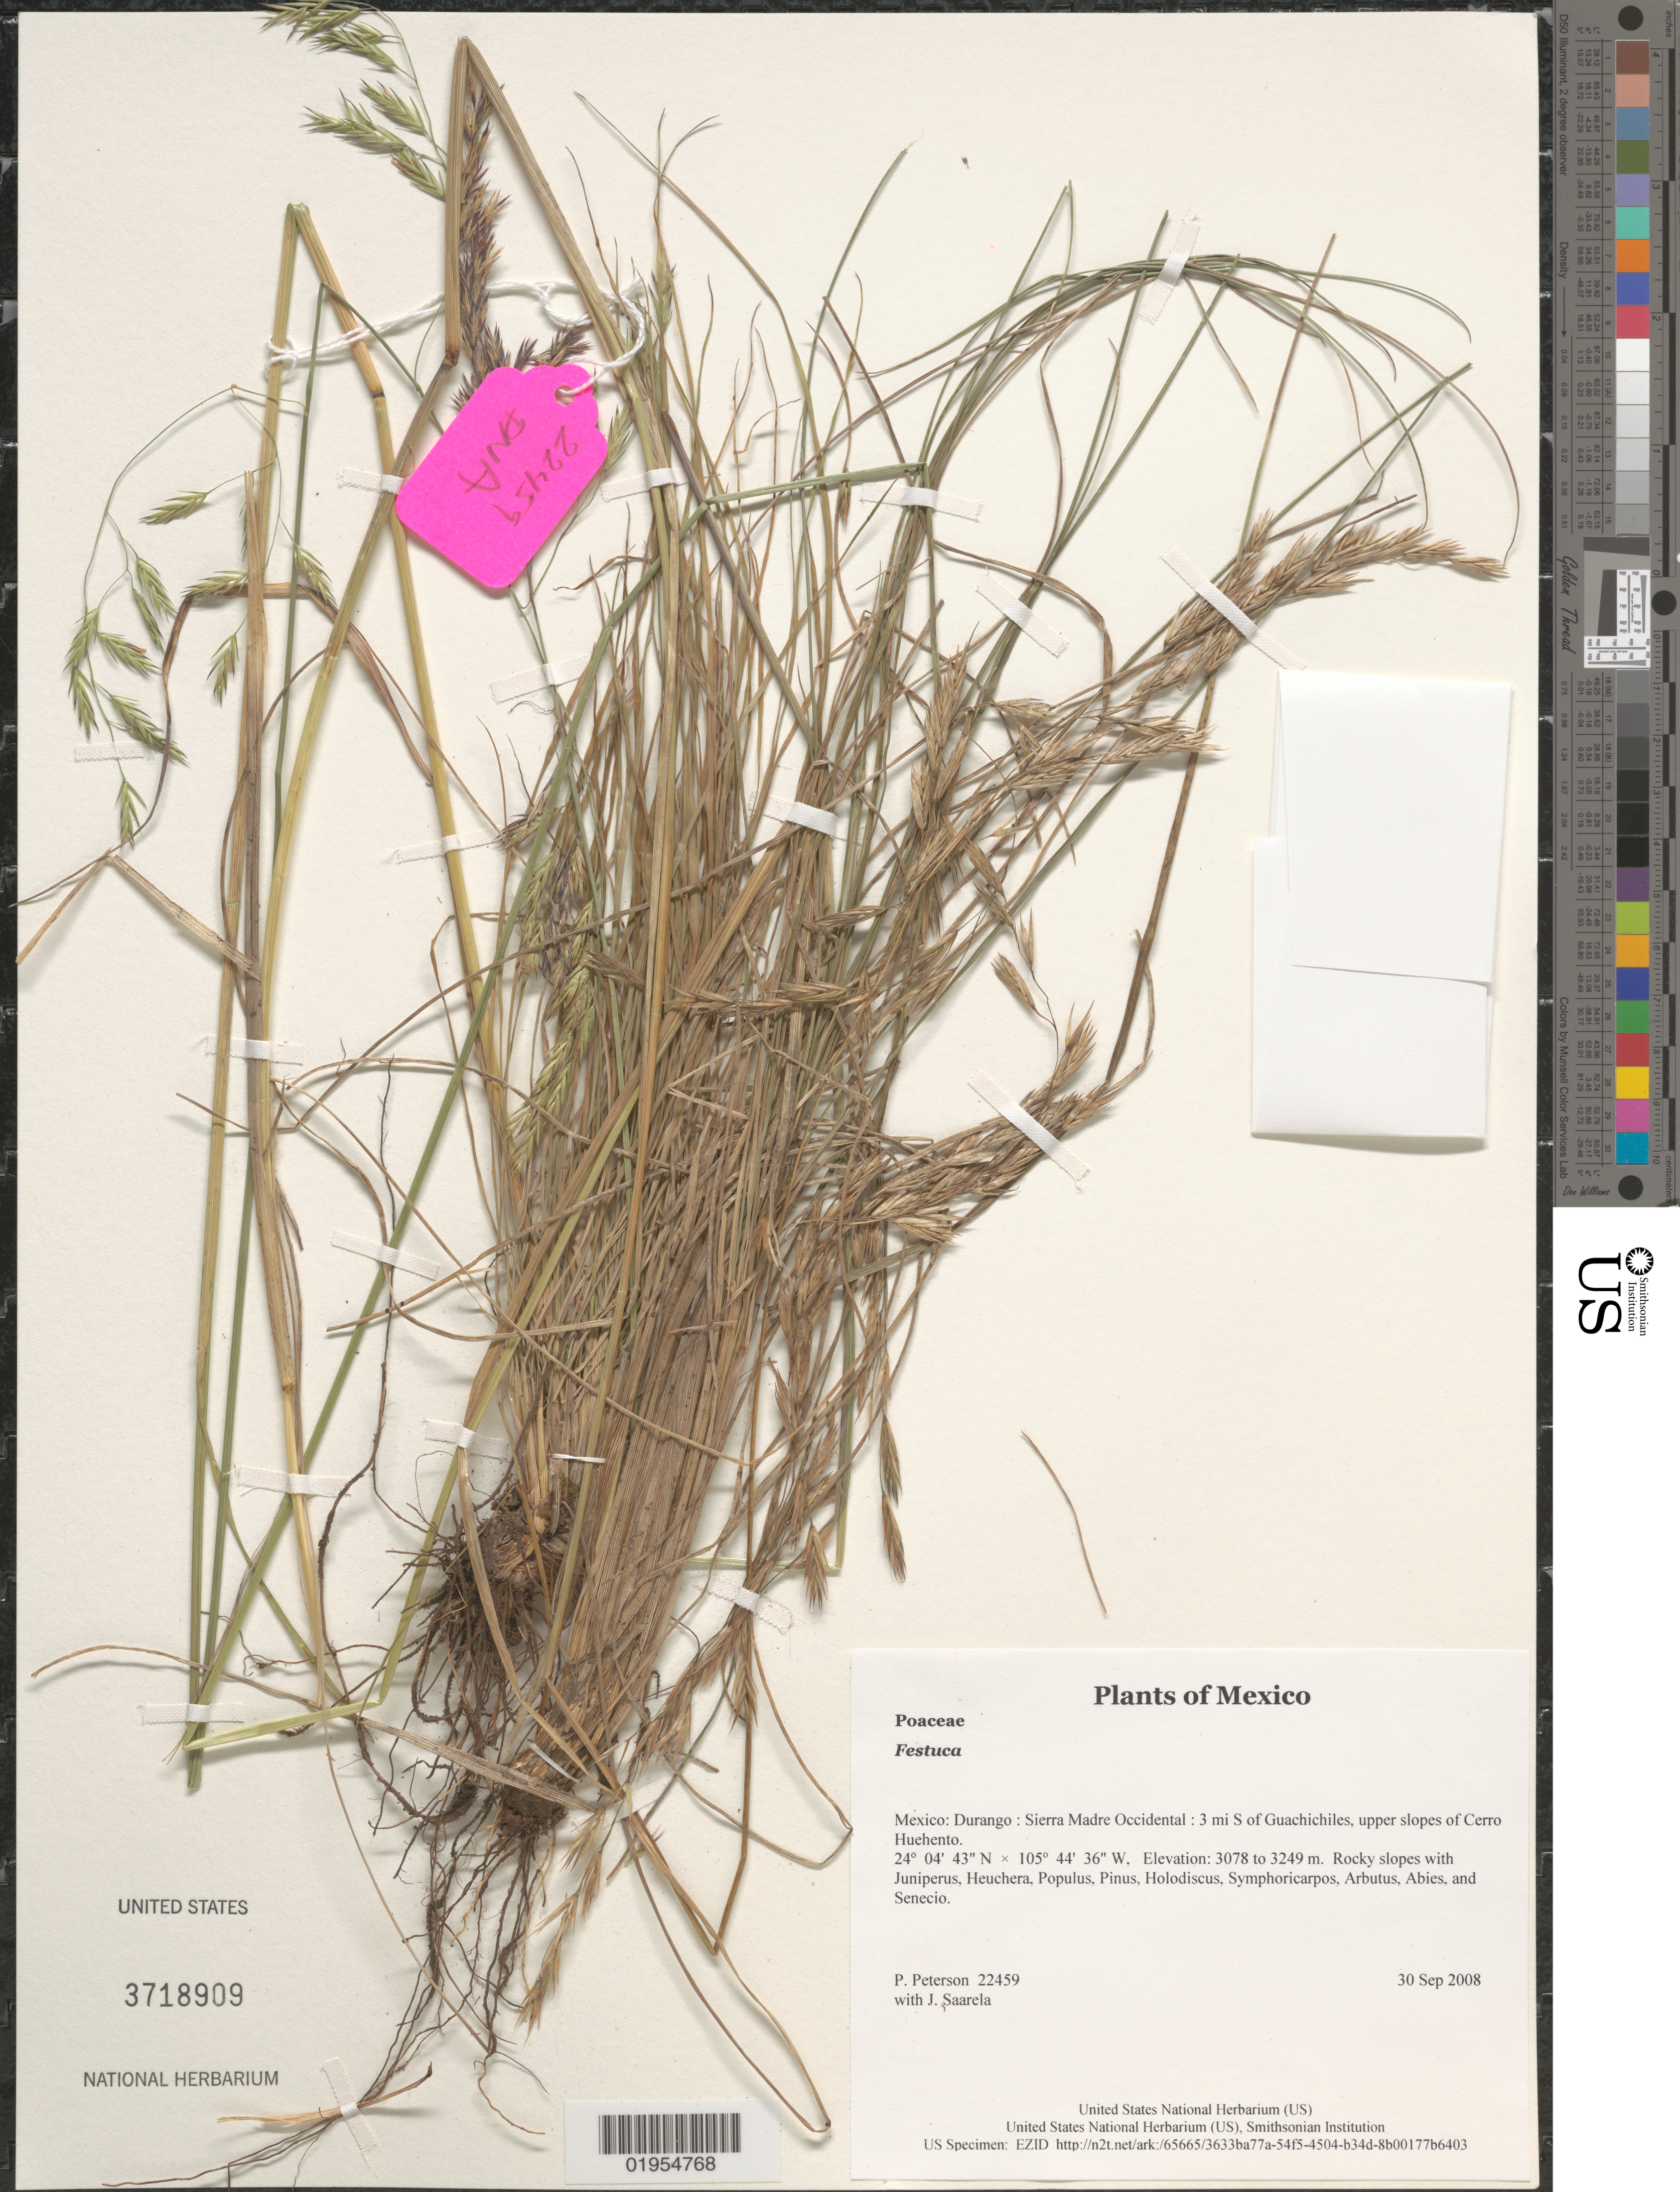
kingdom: Plantae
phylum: Tracheophyta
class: Liliopsida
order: Poales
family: Poaceae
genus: Festuca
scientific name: Festuca sp.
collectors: P. M. Peterson & J. Saarela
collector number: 22459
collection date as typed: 30 Sep 2008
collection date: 2008-09-30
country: Mexico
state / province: Durango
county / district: Sierra Madre Occidental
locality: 3 mi S of Guachichiles, upper slopes of Cerro Huehento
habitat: Rocky slopes with Juniperus, Heuchera, Populus, Pinus, Holodiscus, Symphoricarpos, Arbutus, Abies, and Senecio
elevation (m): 3078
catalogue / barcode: US 3718909